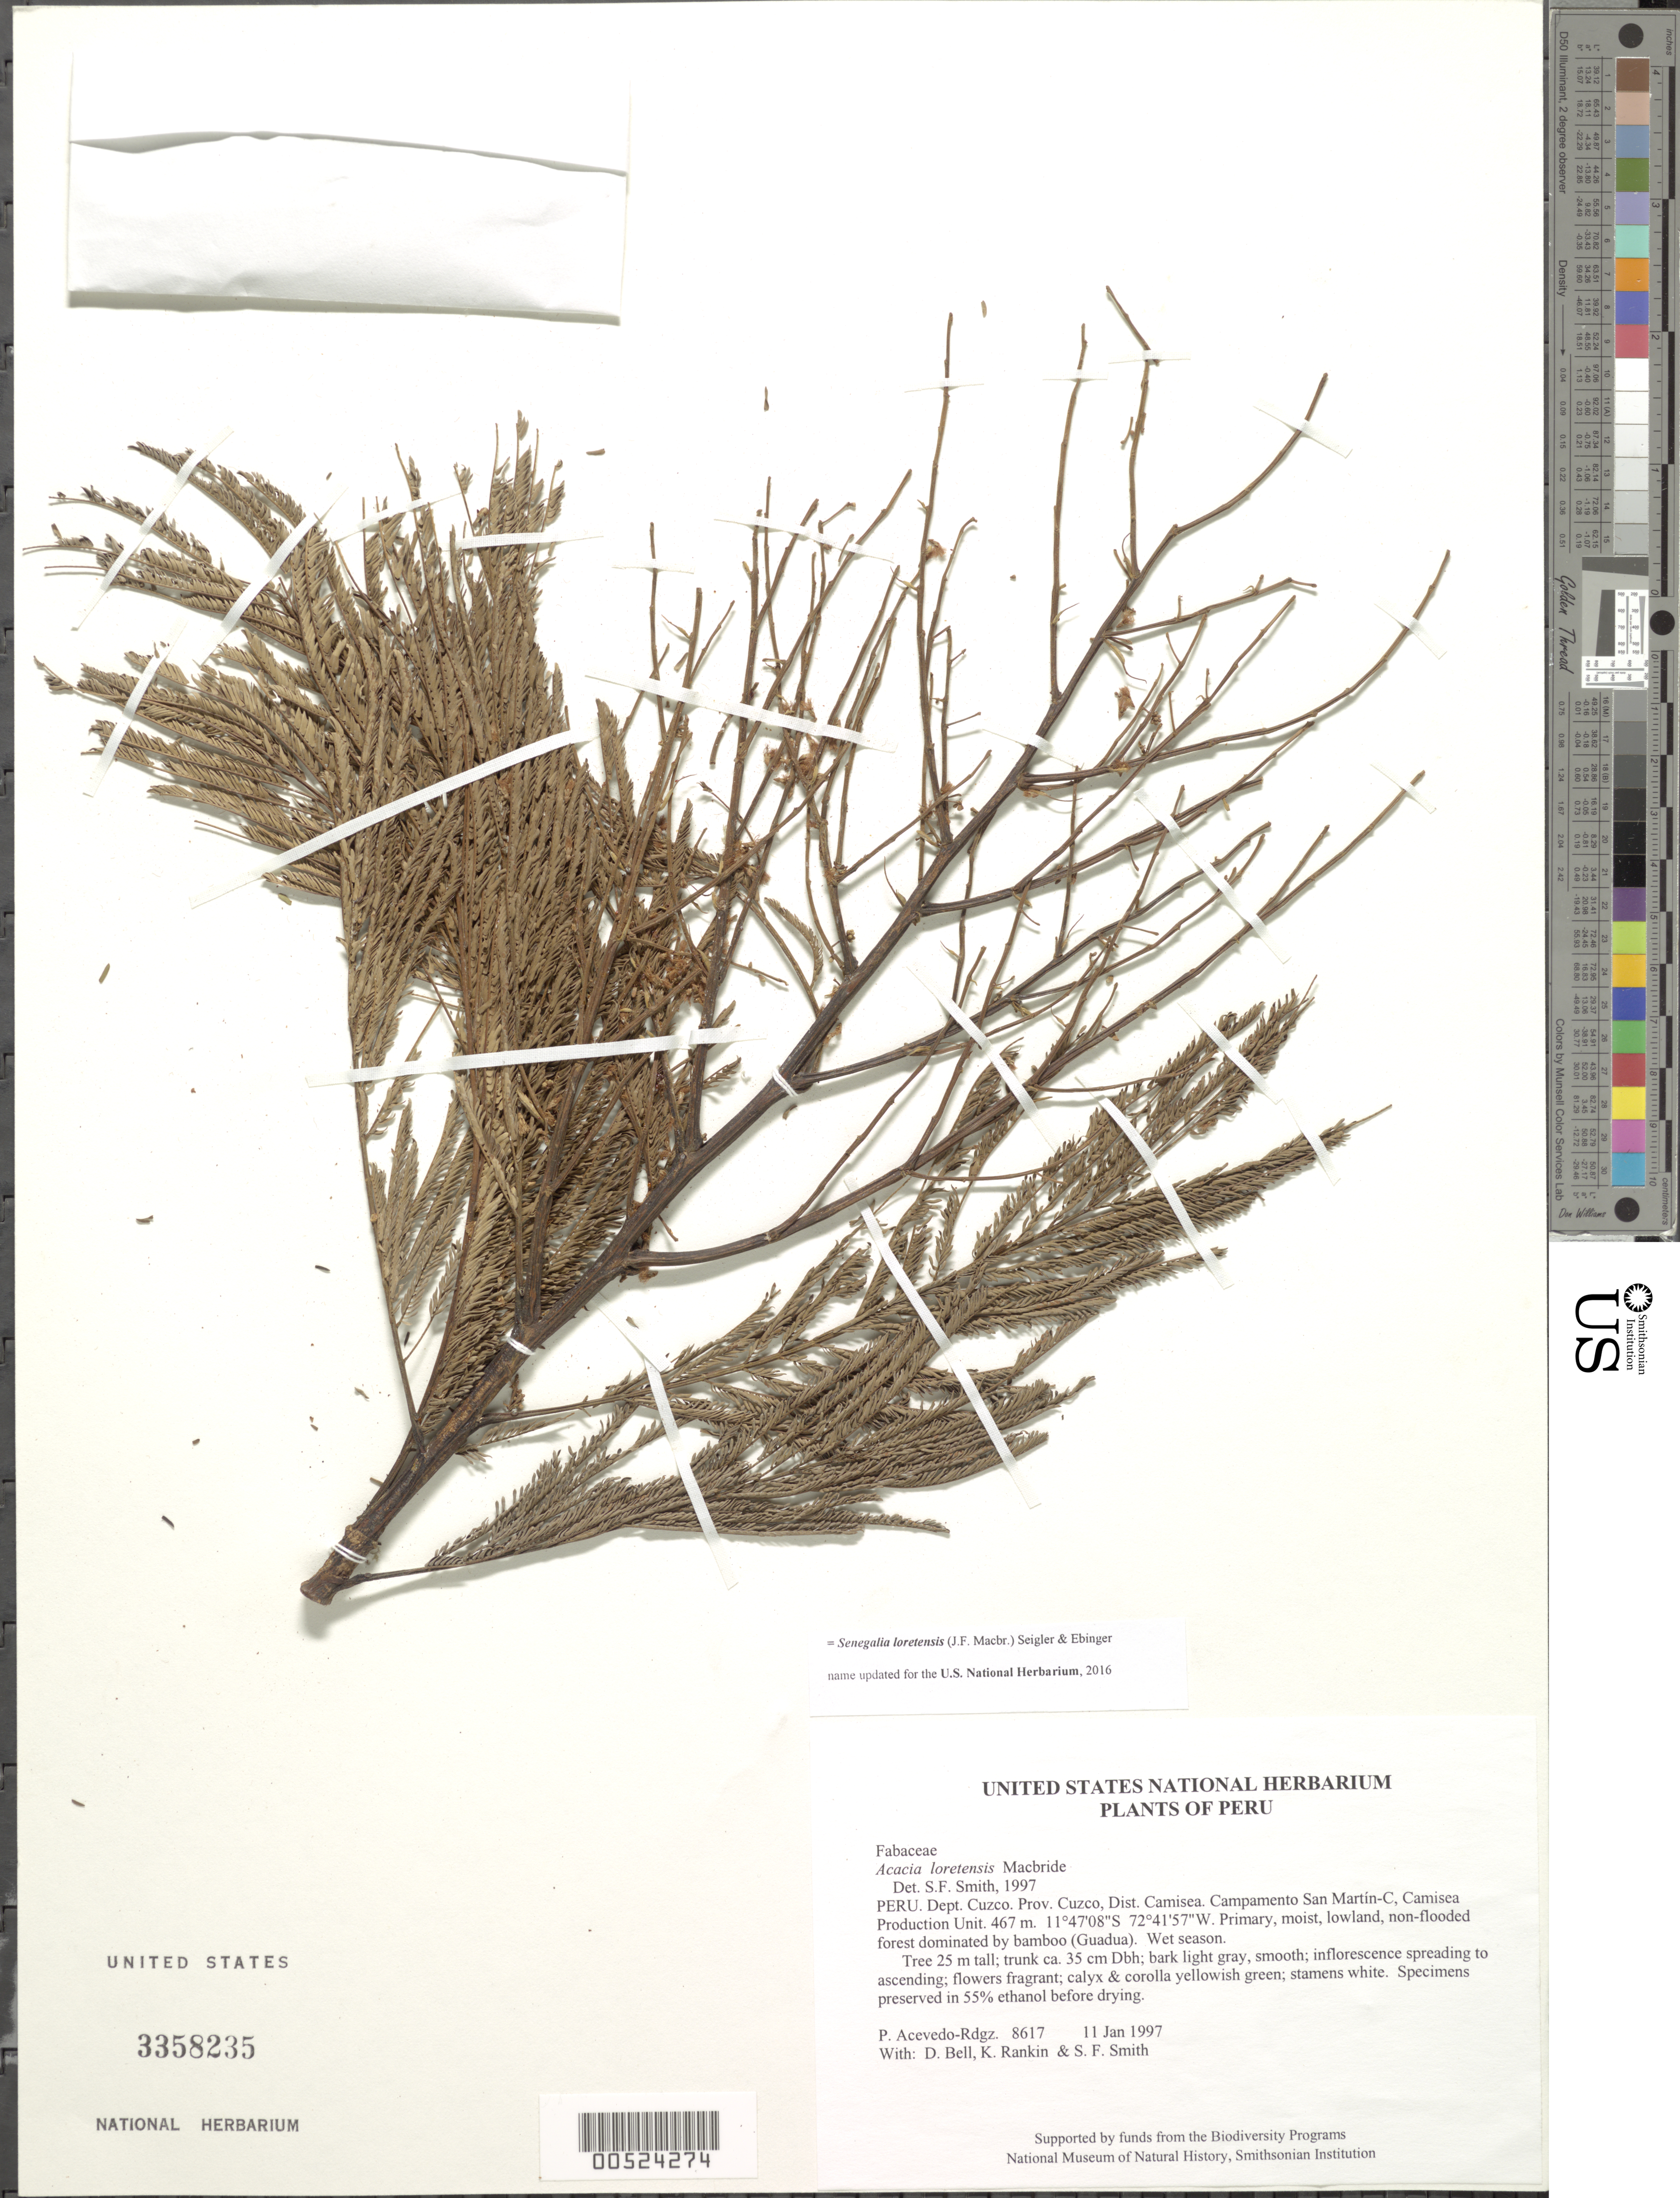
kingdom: Plantae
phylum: Tracheophyta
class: Magnoliopsida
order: Fabales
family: Fabaceae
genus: Senegalia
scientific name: Senegalia loretensis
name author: (J.F. Macbr.) Seigler & Ebinger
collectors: P. Acevedo-Rodr., D. A. Bell, K. B. Rankin & S.F. Smith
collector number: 8617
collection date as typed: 11 Jan 1997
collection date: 1997-01-11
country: Peru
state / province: Cusco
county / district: Cusco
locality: Districto Camisea, Campamento San Martín-C, Camisea Production Unit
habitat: Primary, moist, lowland, non-flooded forest dominated by bamboo (Guadua). Wet season.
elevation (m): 467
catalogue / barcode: US 3358235